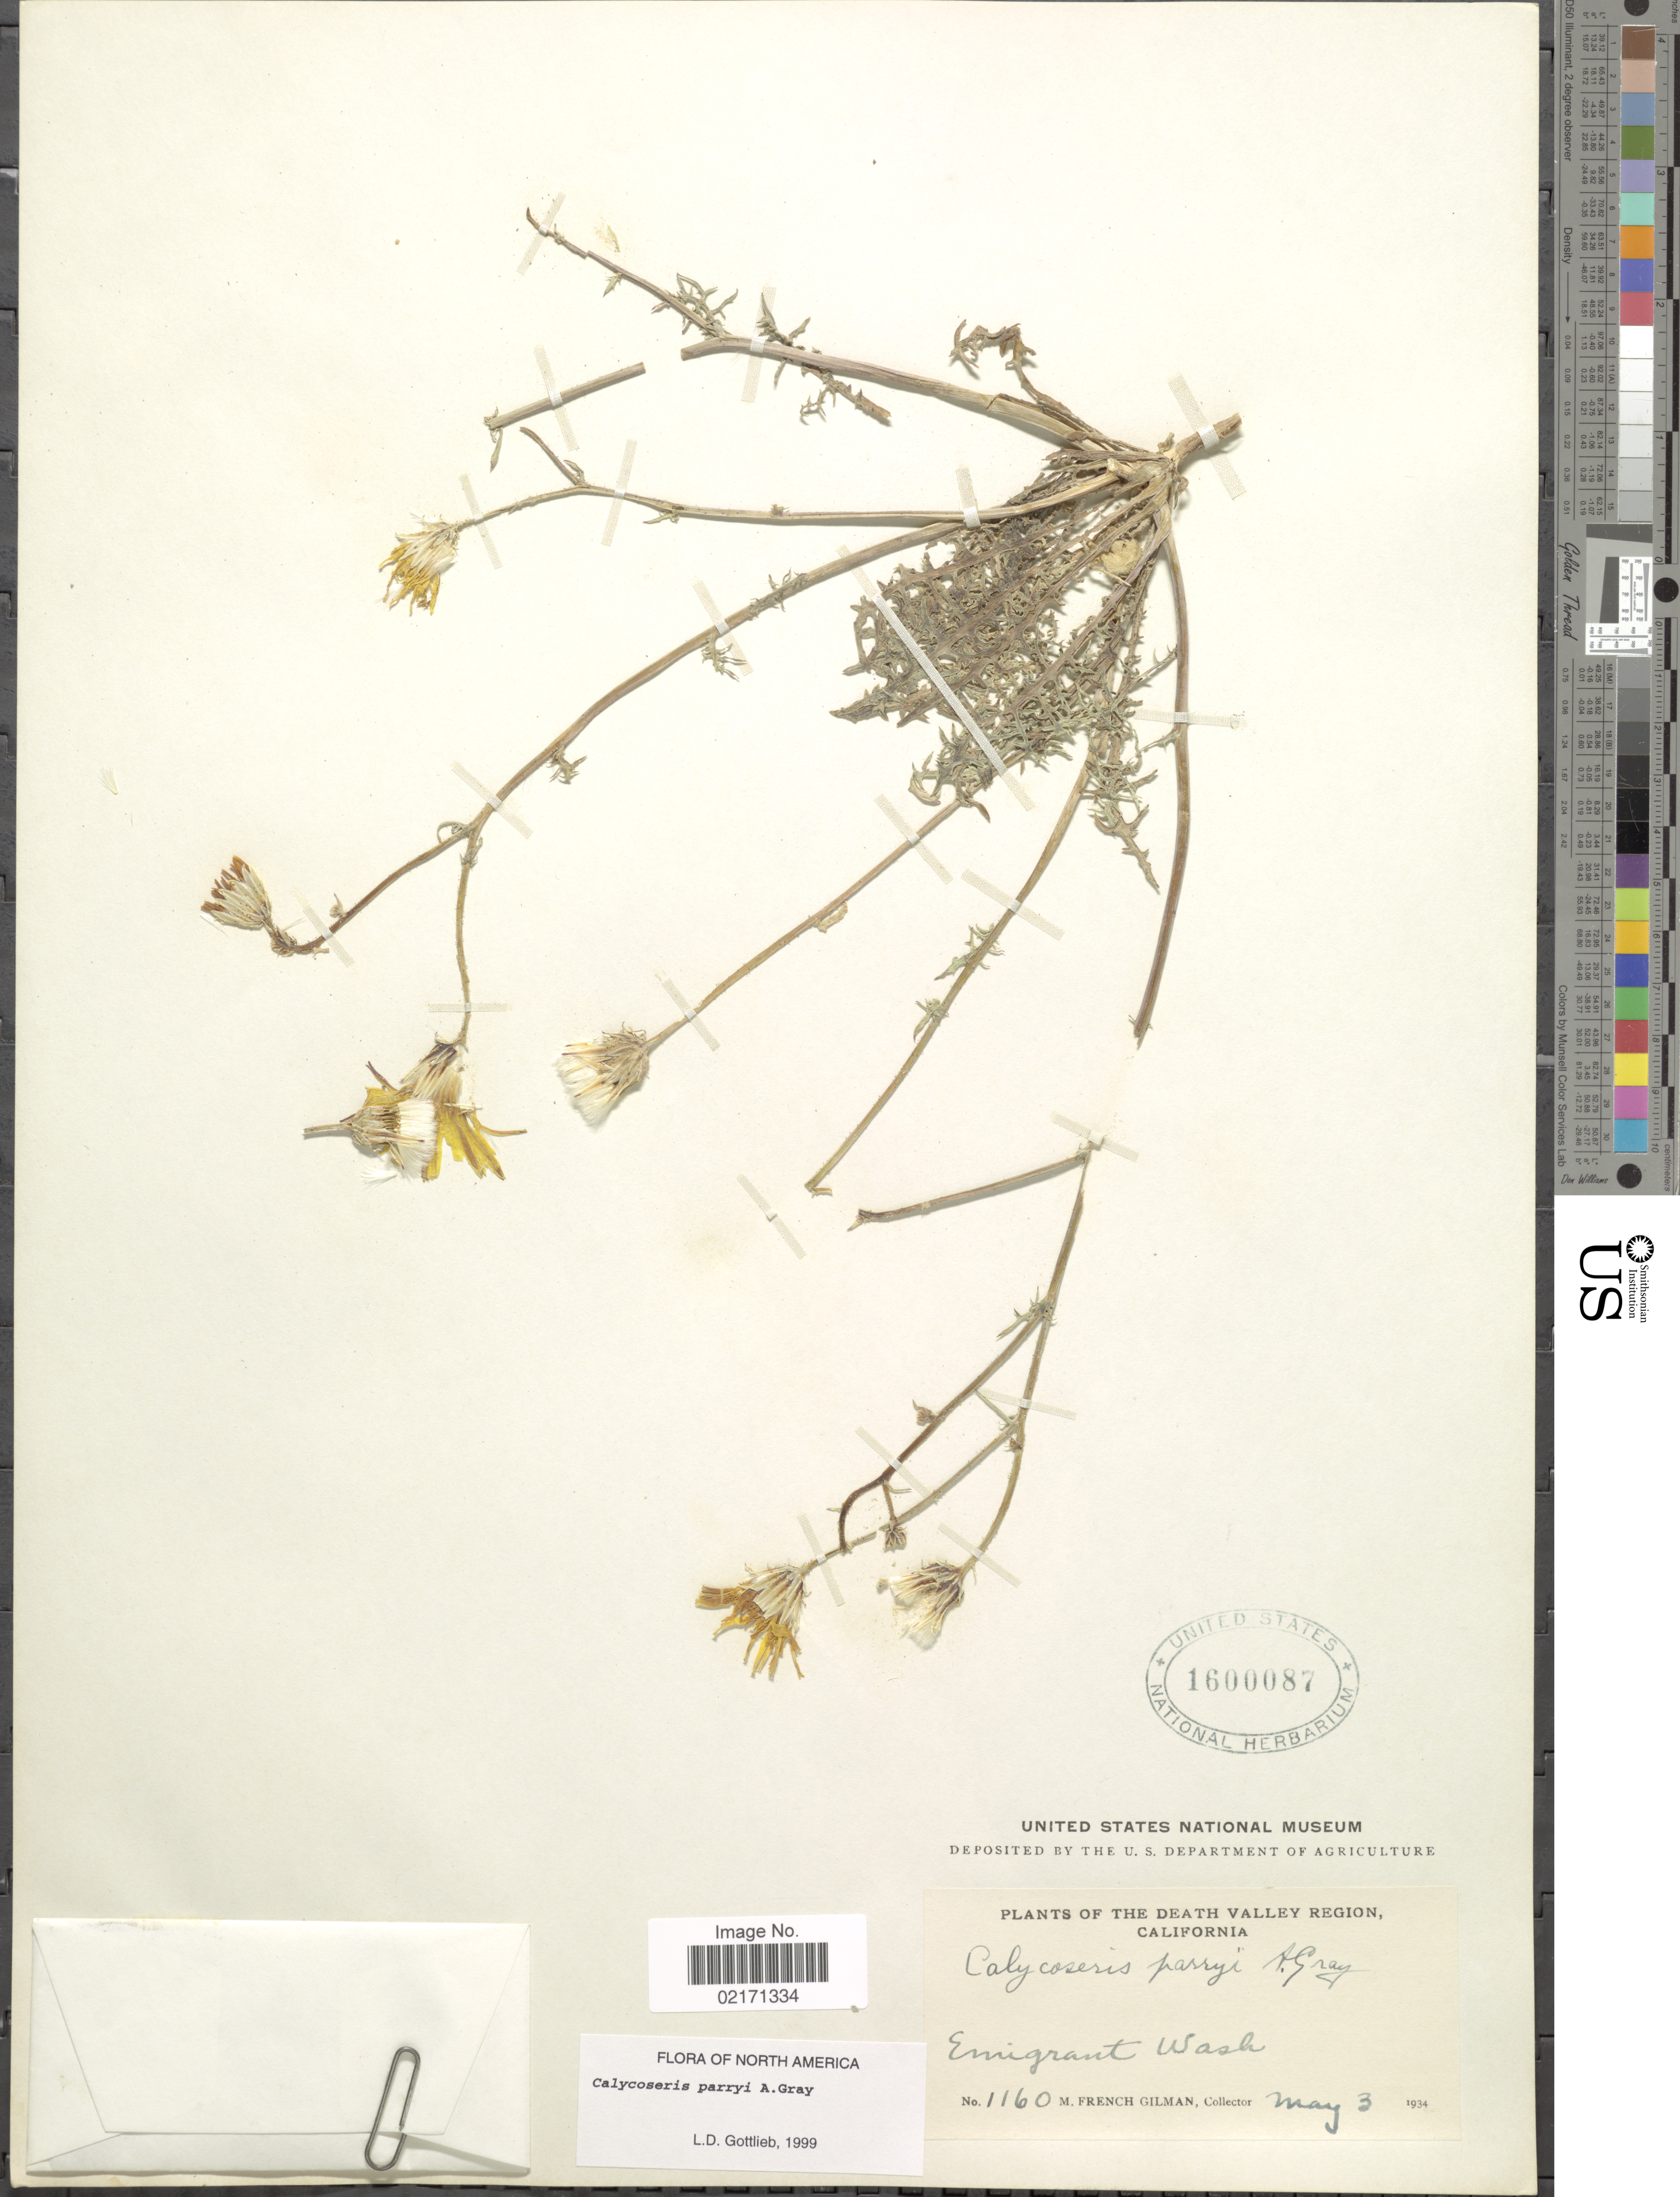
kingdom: Plantae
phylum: Tracheophyta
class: Magnoliopsida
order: Asterales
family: Asteraceae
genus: Calycoseris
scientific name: Calycoseris parryi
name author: A. Gray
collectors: M. F. Gilman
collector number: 1160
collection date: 1934-05-03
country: United States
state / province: California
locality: Death Valley Region. Emigrant Wash.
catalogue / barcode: US 1600087